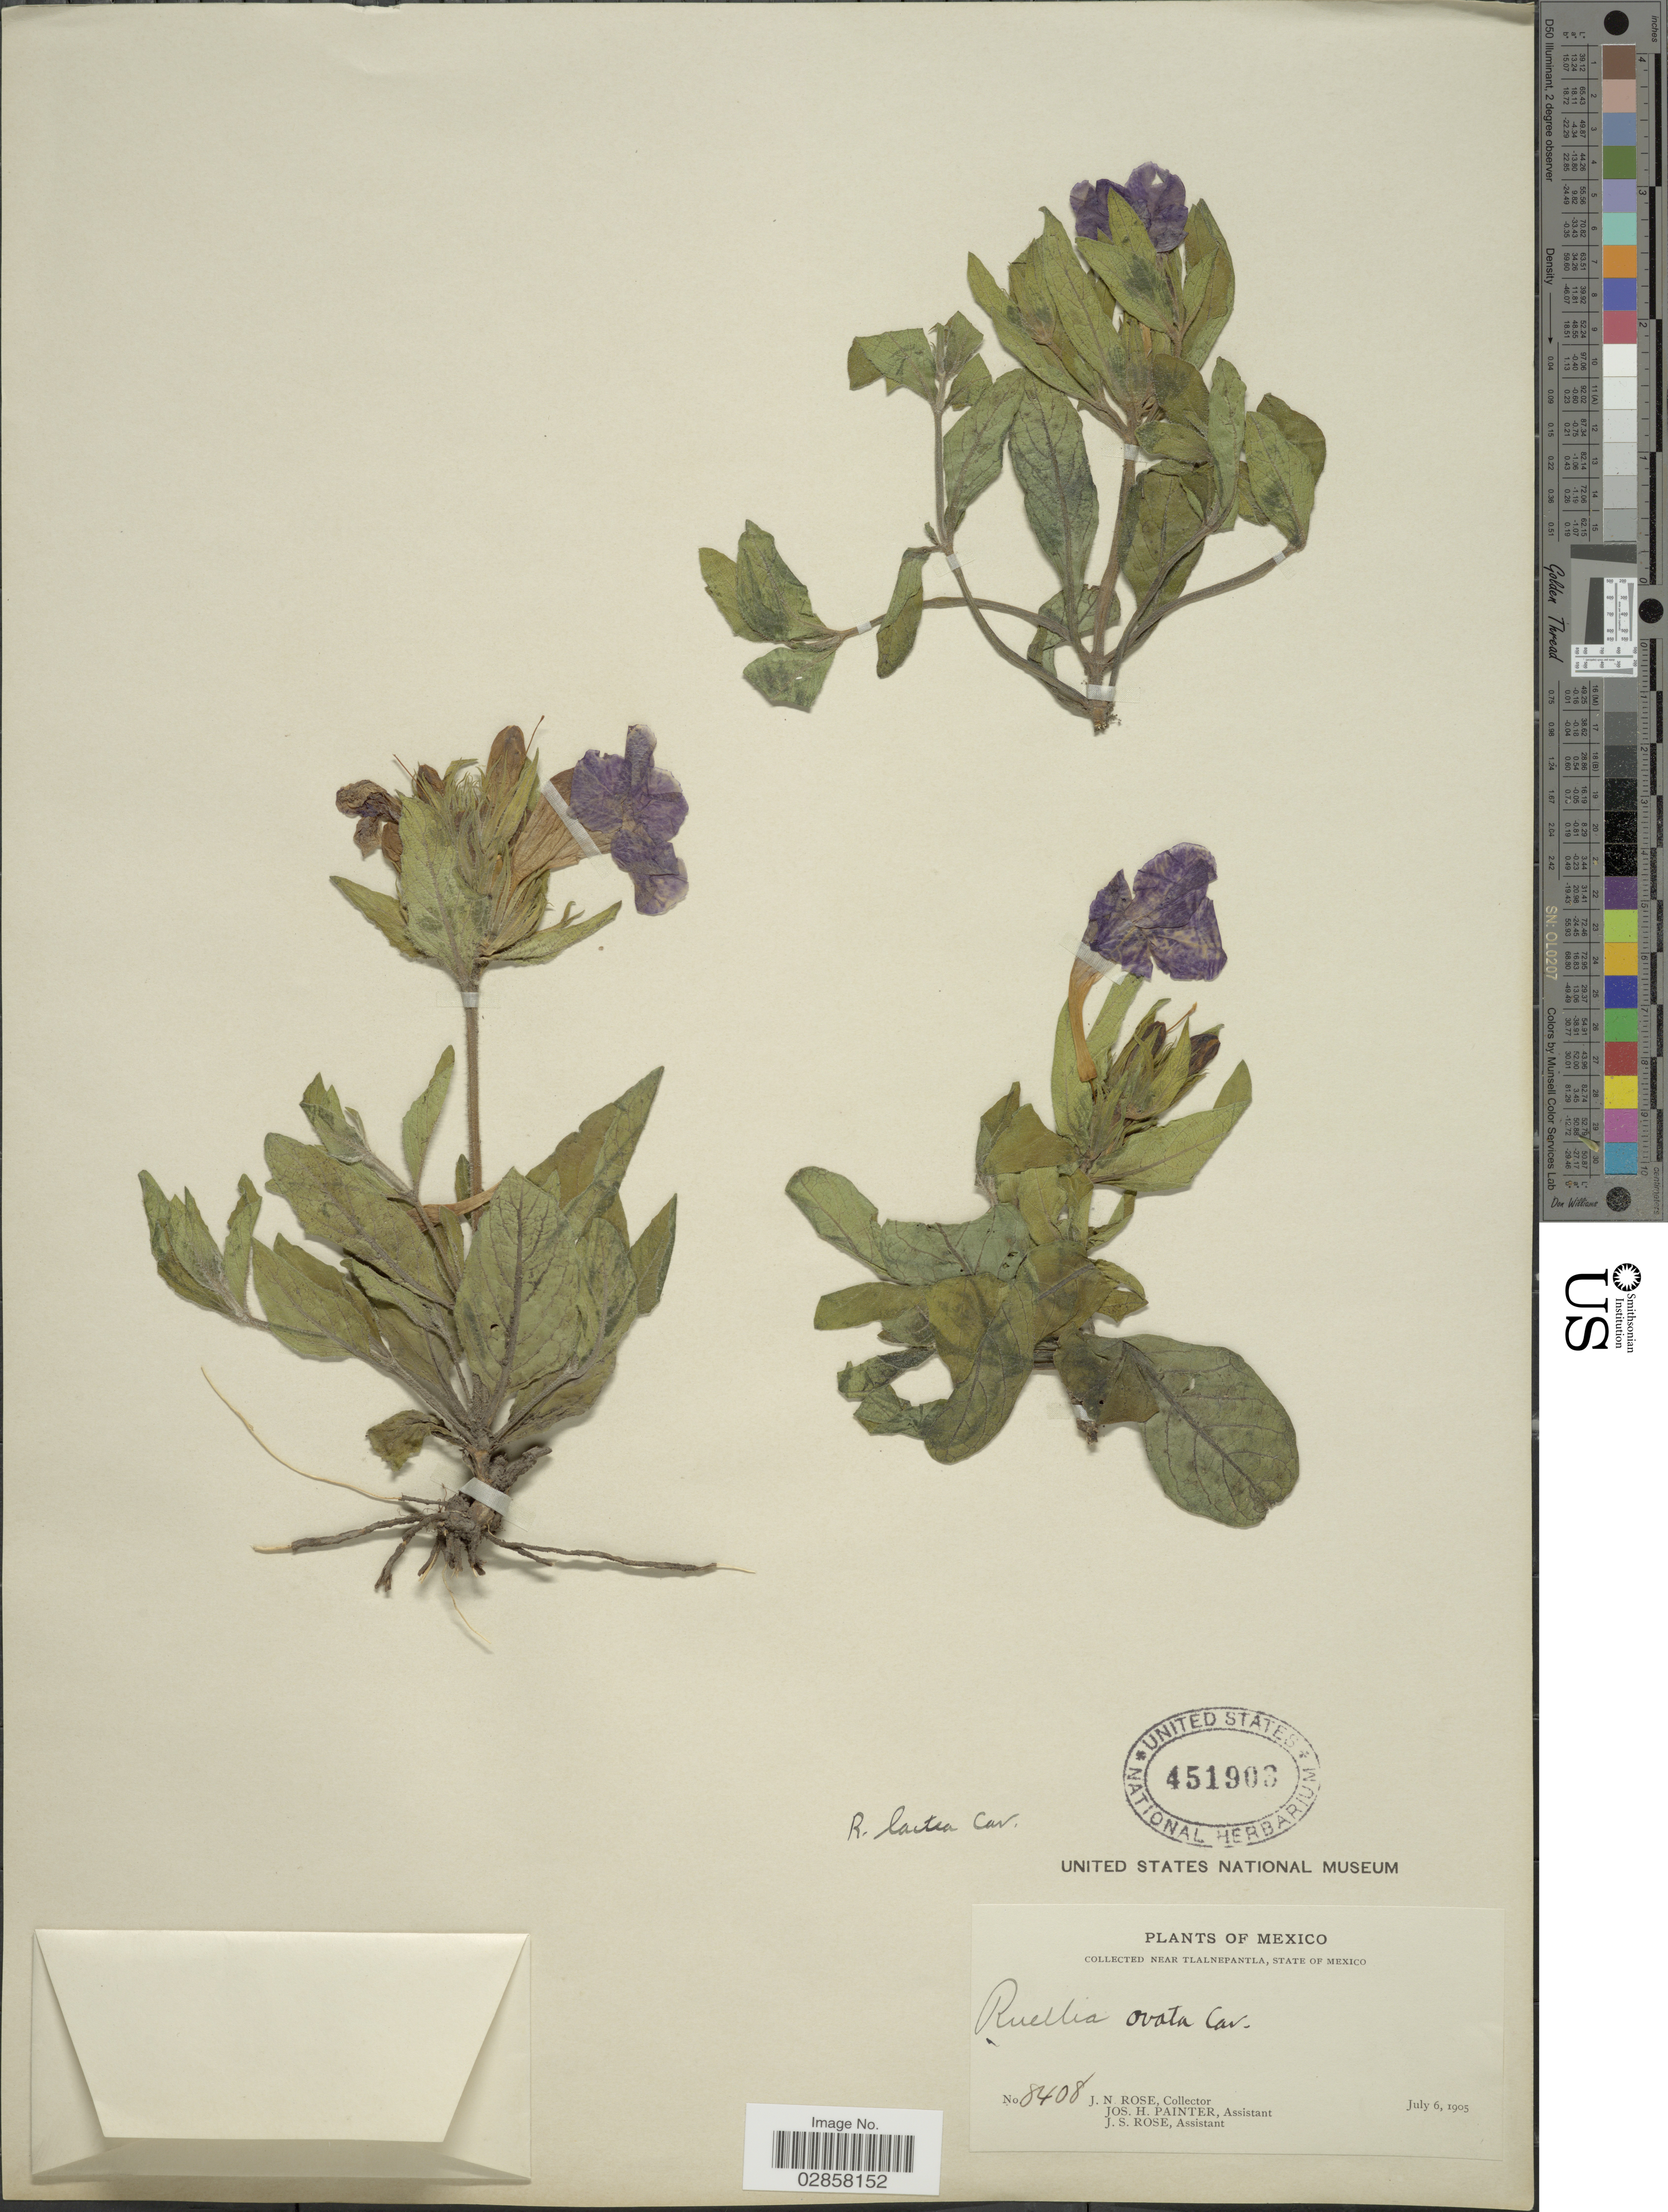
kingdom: Plantae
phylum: Tracheophyta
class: Magnoliopsida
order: Lamiales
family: Acanthaceae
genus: Ruellia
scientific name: Ruellia spissa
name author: Leonard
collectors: J. N. Rose, J. H. Painter & J. S. Rose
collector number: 8408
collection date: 1905-07-06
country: Mexico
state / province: México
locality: Near Tlalnepantla.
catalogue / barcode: US 451903